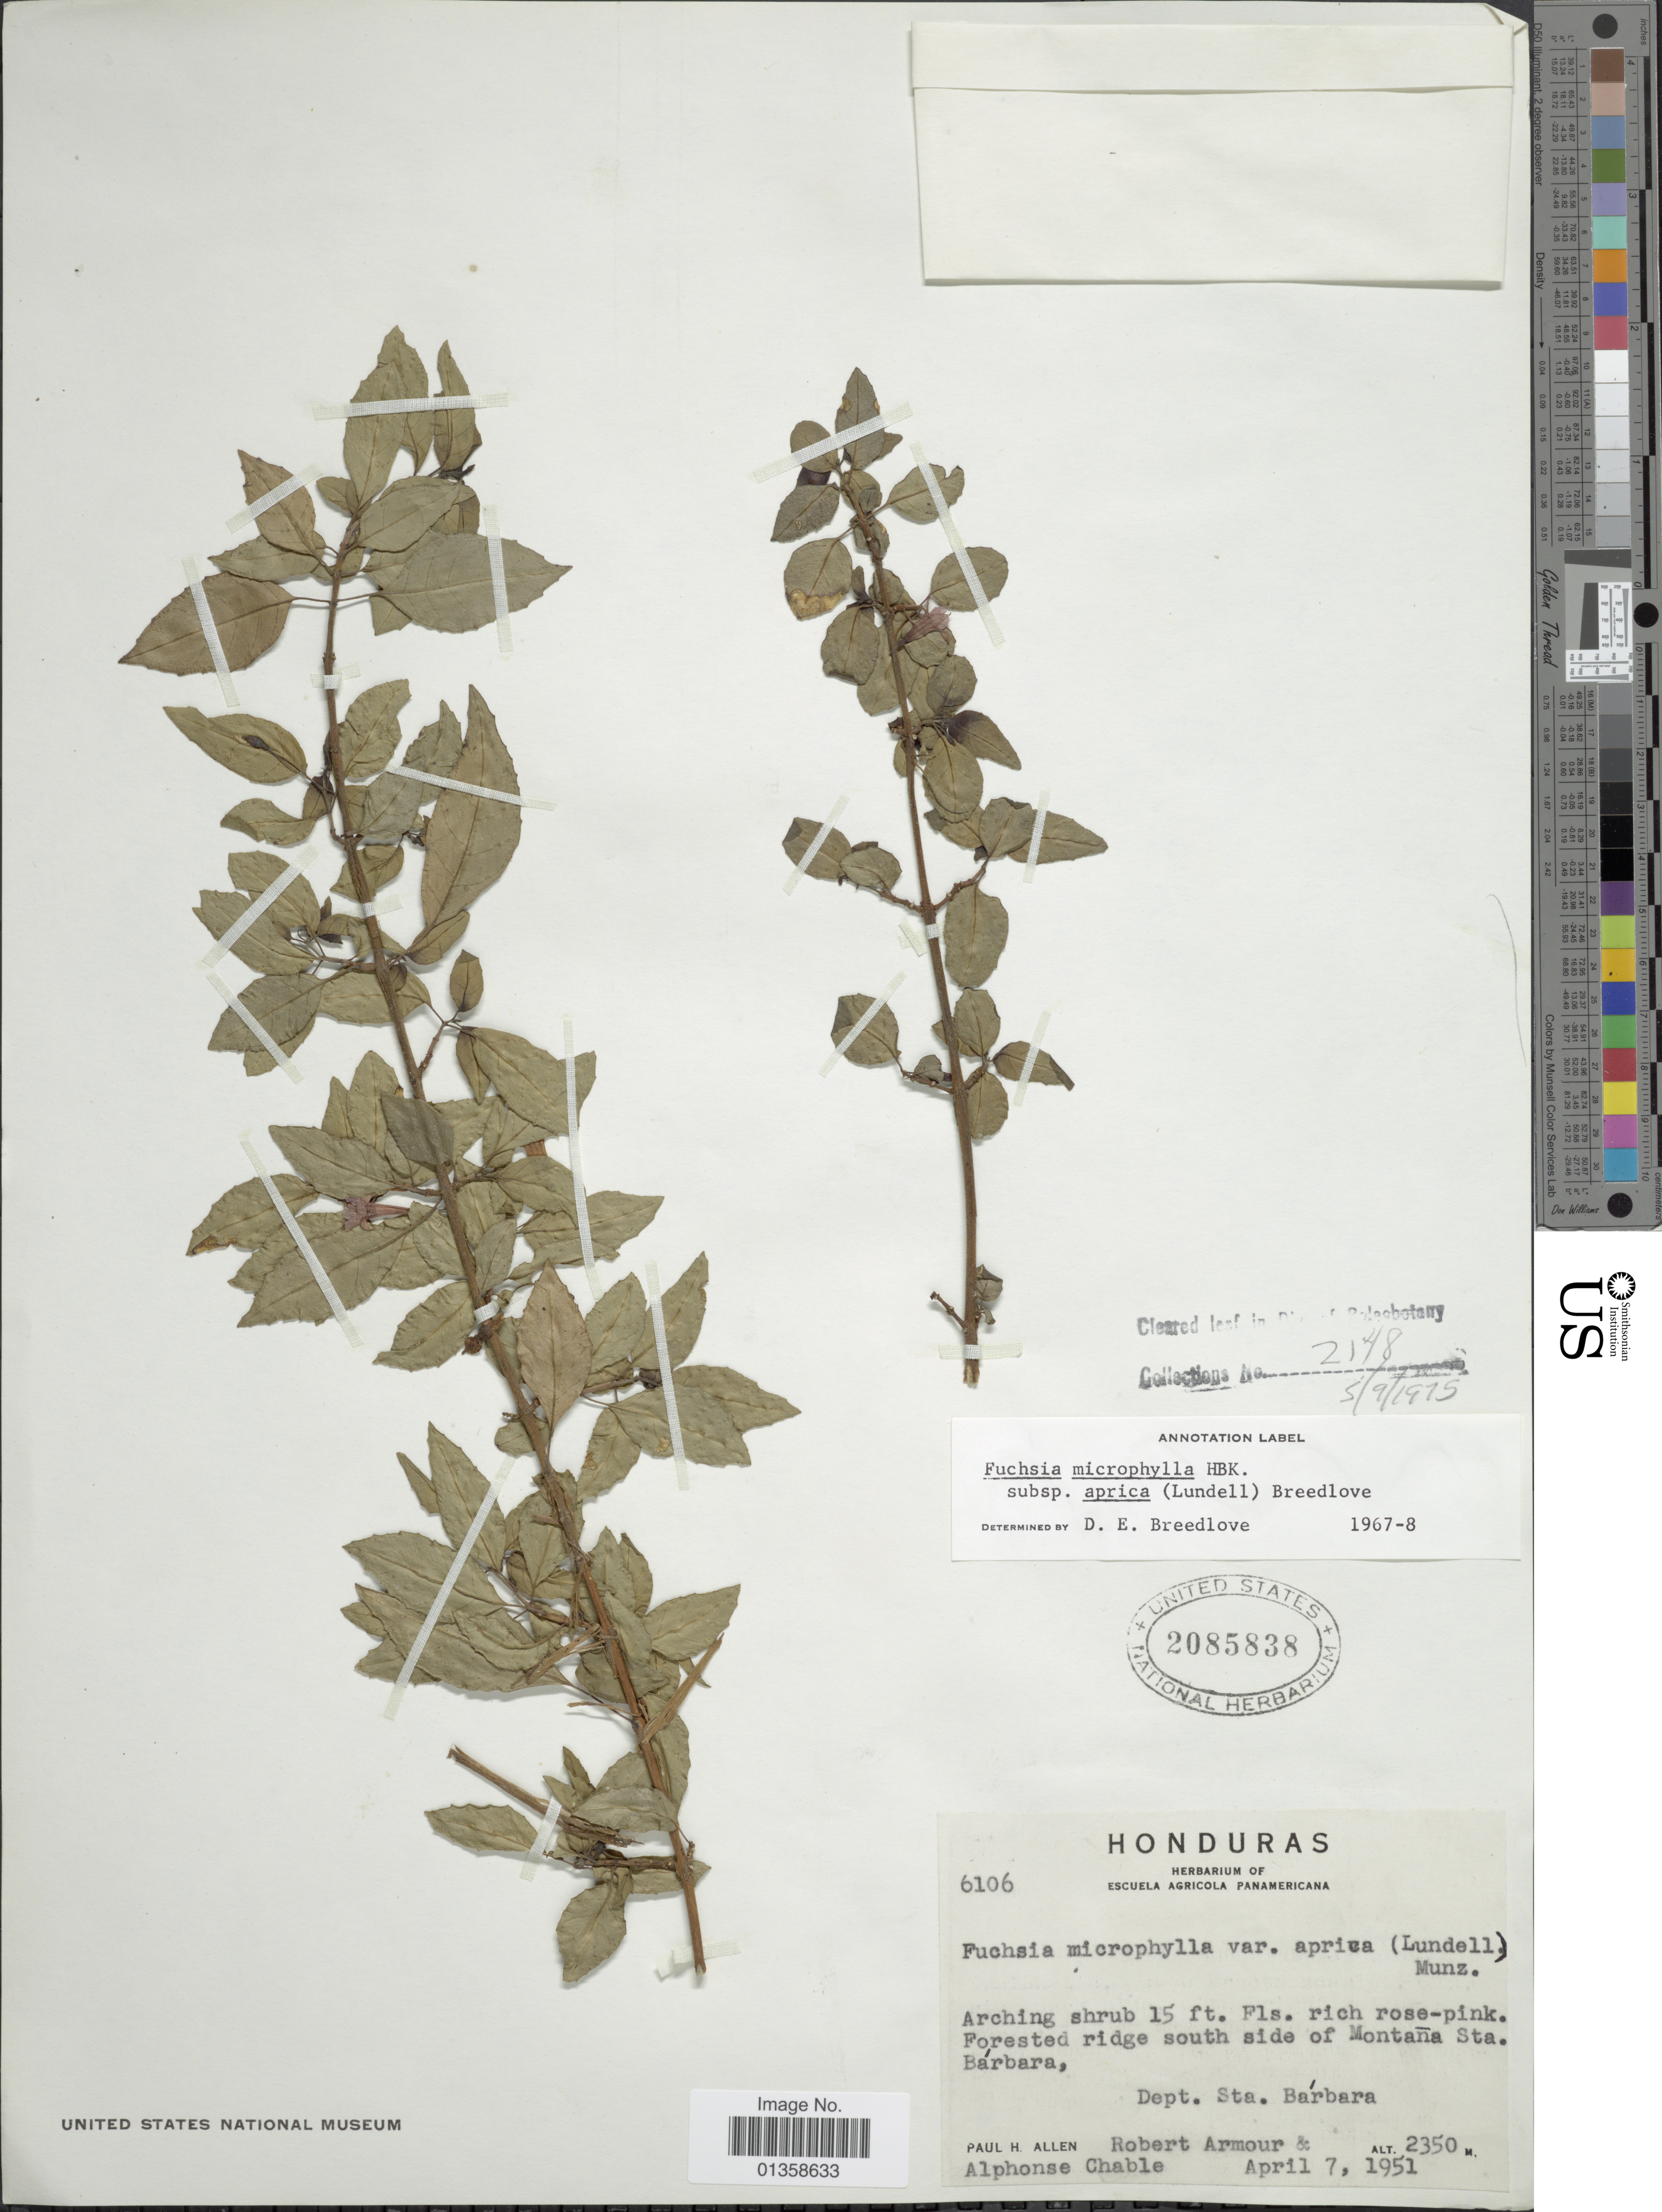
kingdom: Plantae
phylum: Tracheophyta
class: Magnoliopsida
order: Myrtales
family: Onagraceae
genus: Fuchsia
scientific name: Fuchsia microphylla subsp. aprica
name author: (Lundell) Breedlove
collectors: P. H. Allen, R. Armour & A. Chable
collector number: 6106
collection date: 1951-04-07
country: Honduras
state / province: Santa Bárbara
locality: Forested ridge south side of Montaña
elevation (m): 2350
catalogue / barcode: US 2085838